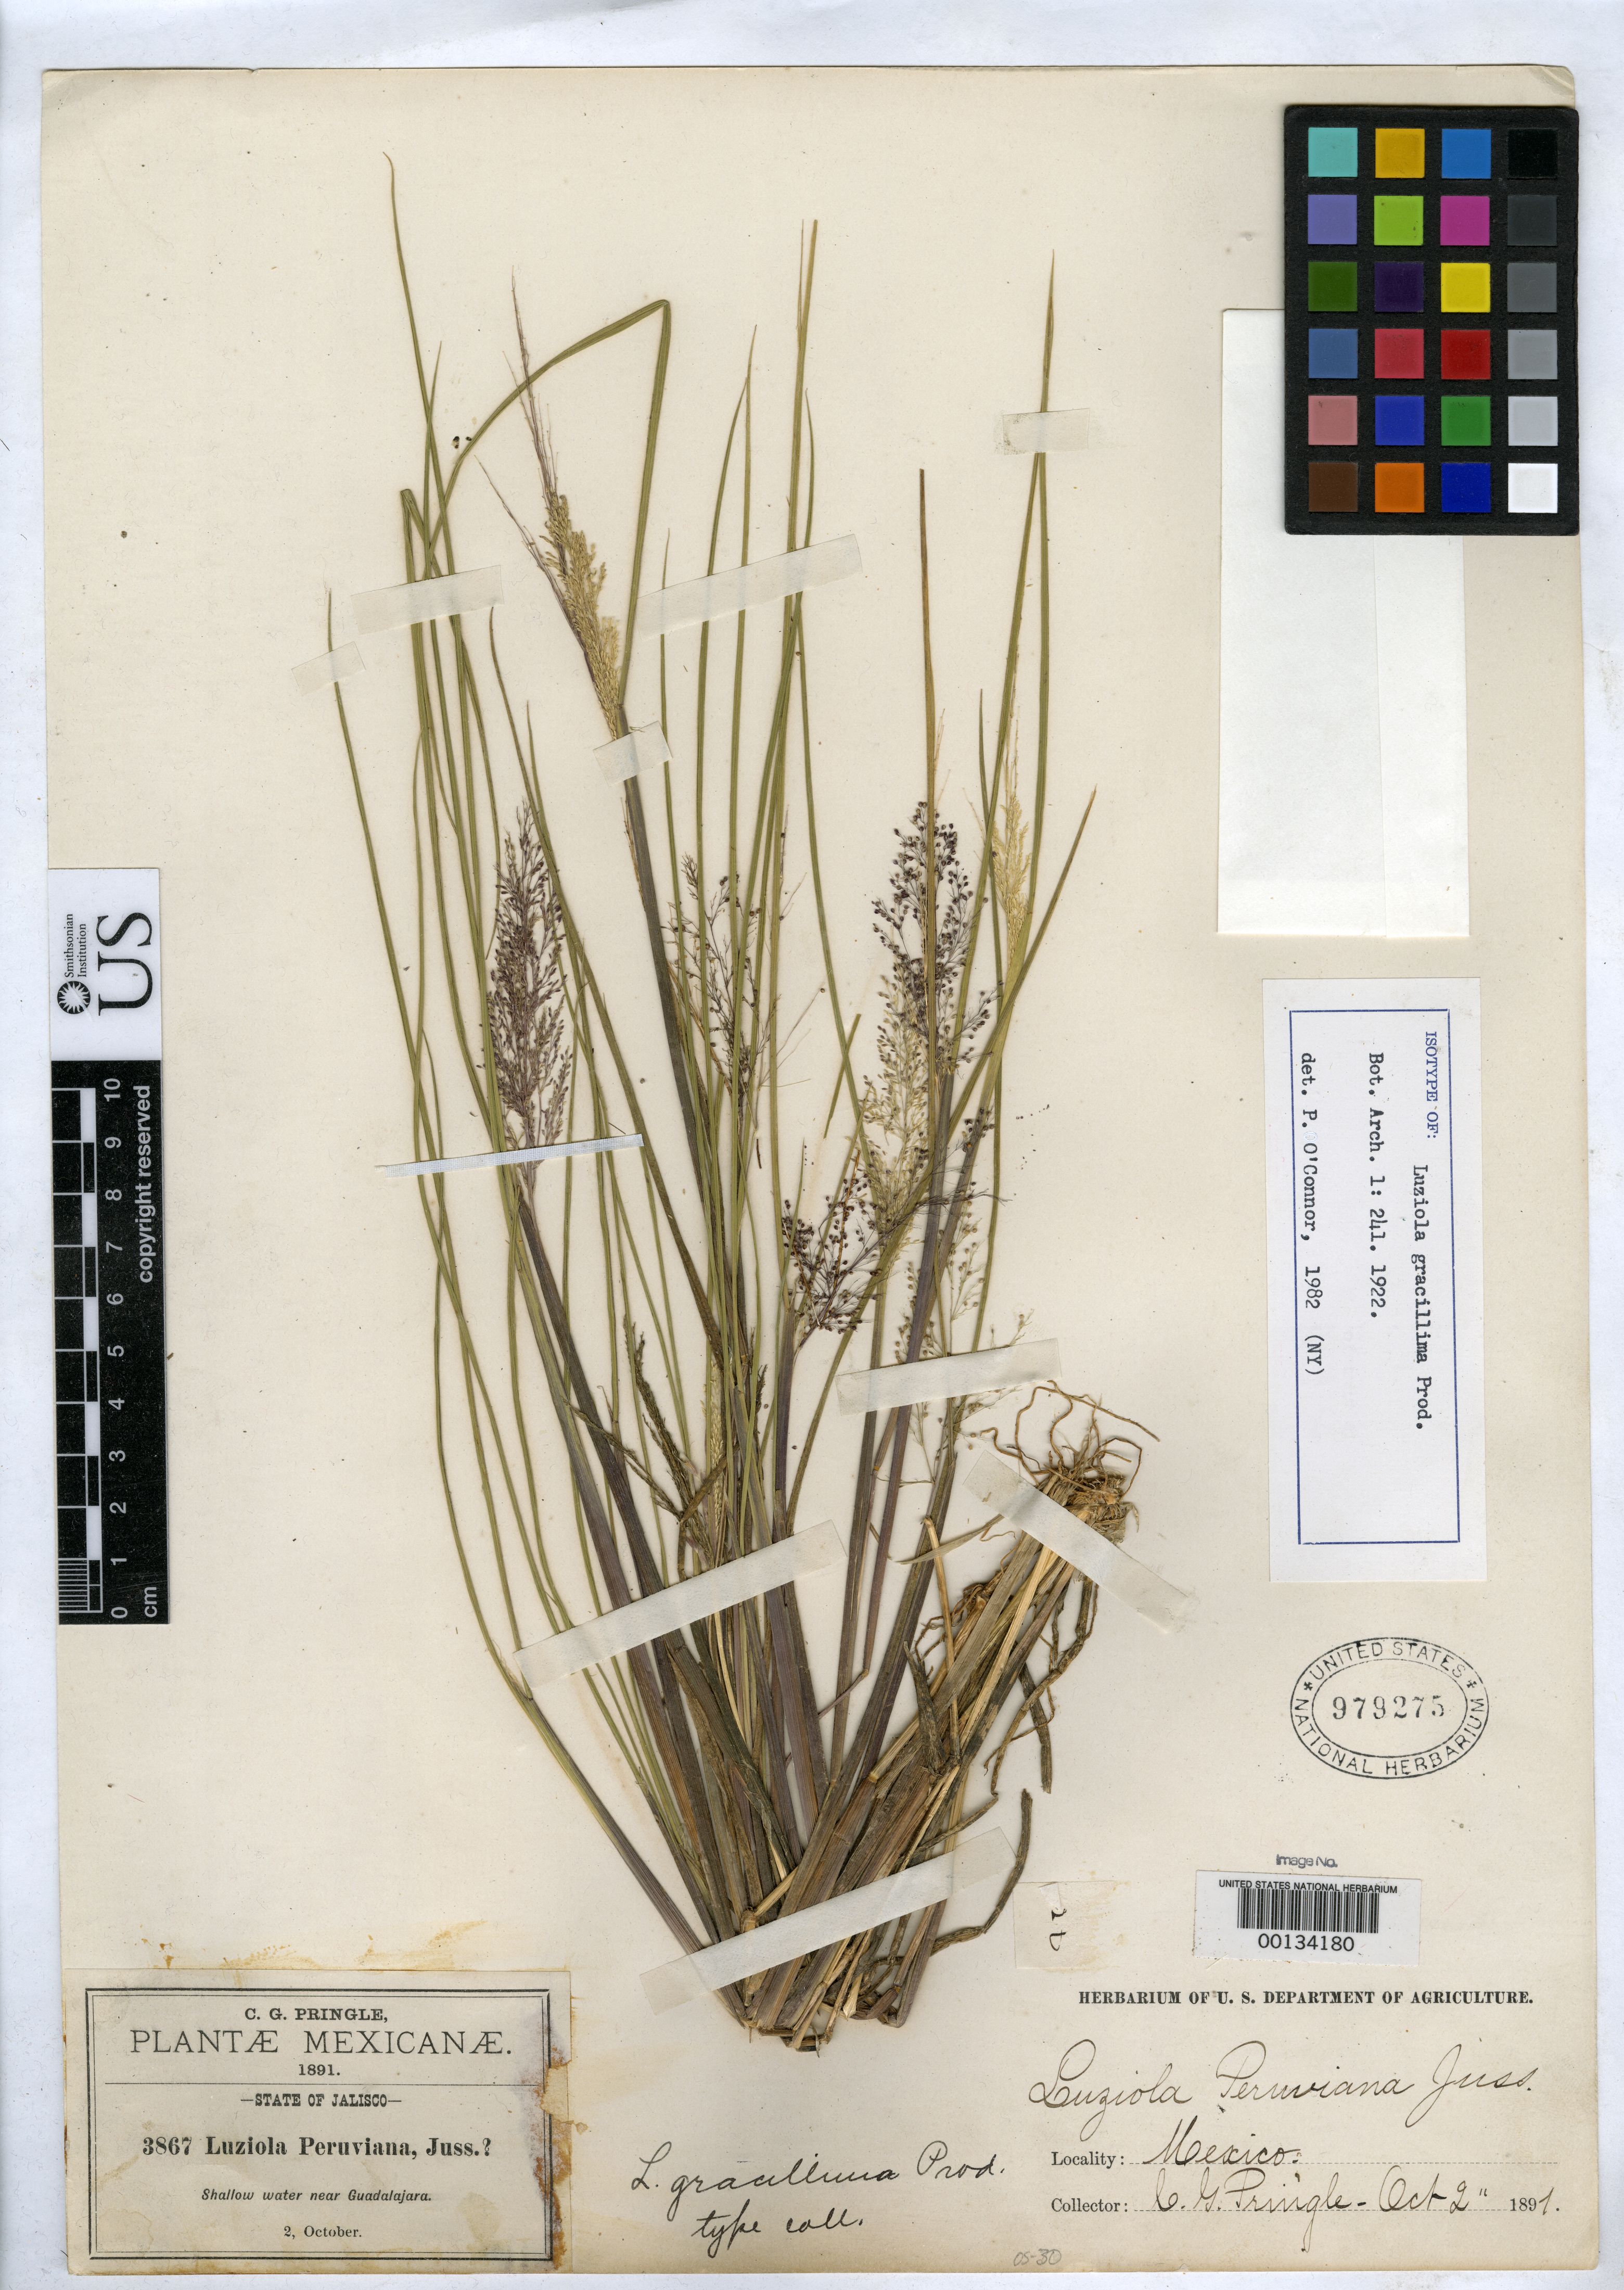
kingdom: Plantae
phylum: Tracheophyta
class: Liliopsida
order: Poales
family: Poaceae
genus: Luziola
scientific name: Luziola gracillima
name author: Prod.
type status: Isotype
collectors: C. G. Pringle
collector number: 3867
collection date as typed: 02 Oct 1891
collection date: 1891-10-02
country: Mexico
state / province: Jalisco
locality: Near Guadalajara.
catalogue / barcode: US 979275